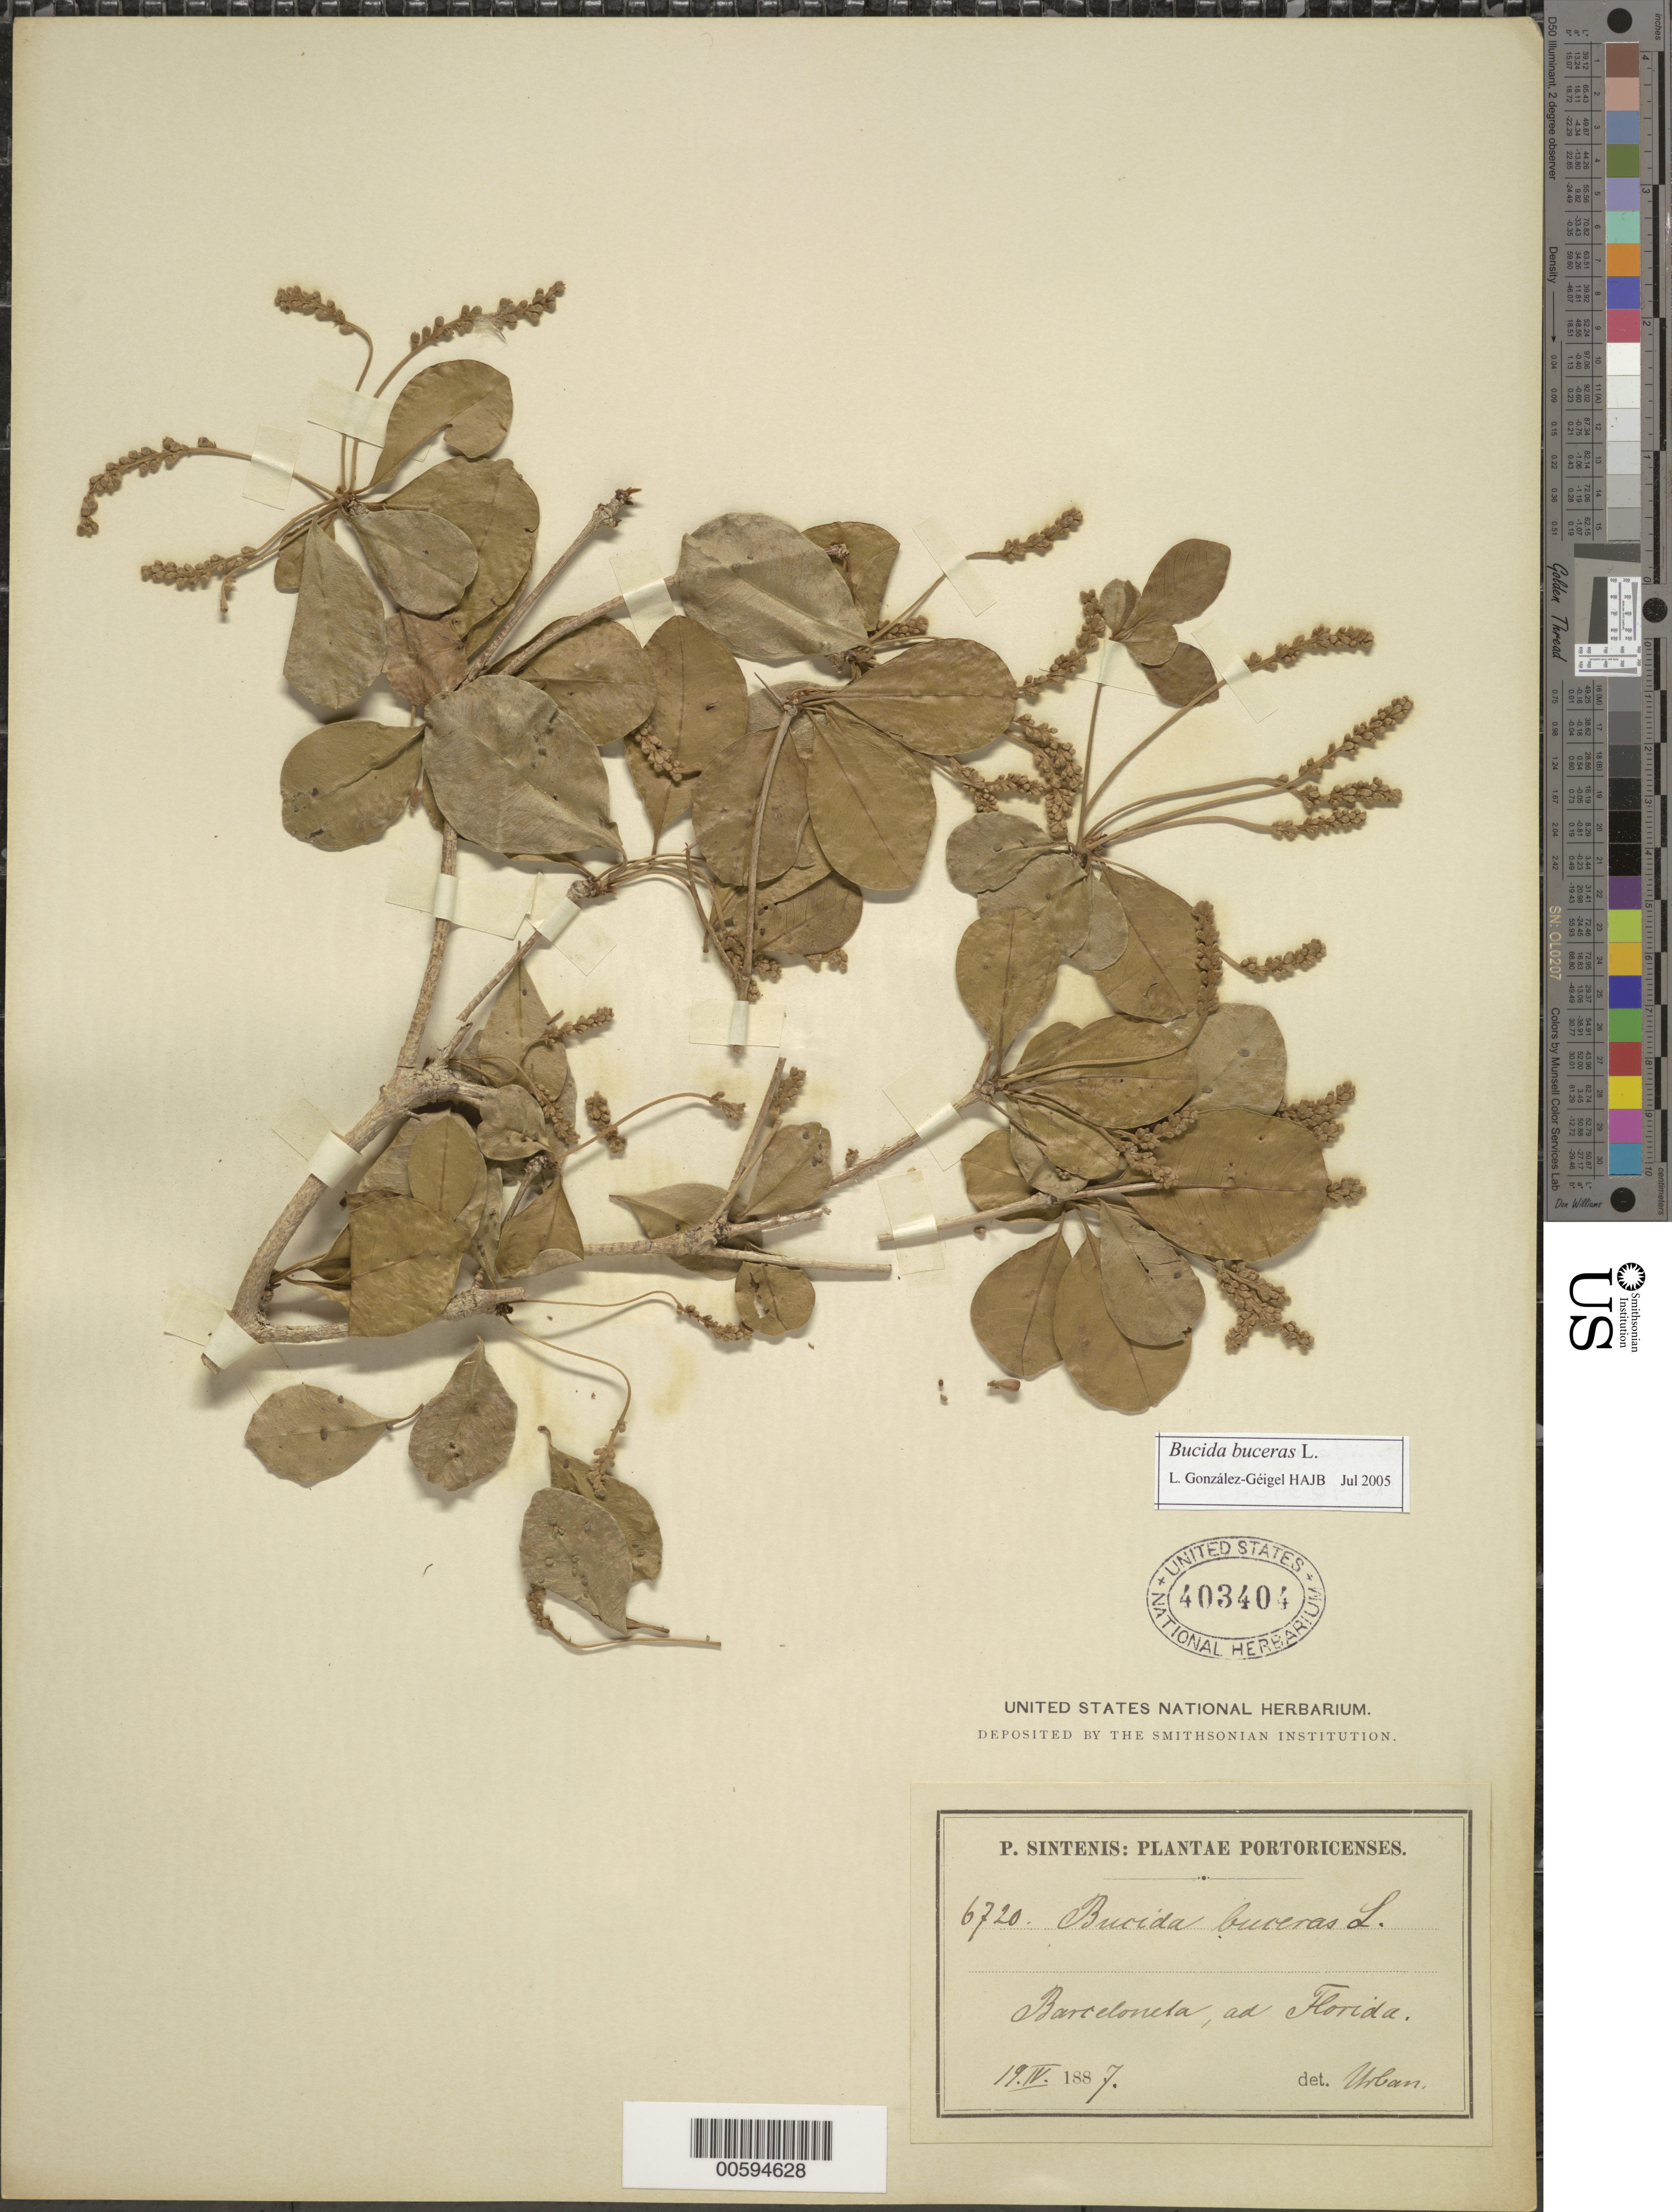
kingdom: Plantae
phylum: Tracheophyta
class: Magnoliopsida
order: Myrtales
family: Combretaceae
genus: Terminalia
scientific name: Terminalia buceras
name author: (L.) C. Wright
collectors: P. Sintenis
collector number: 6720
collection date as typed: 19 Apr 1887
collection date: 1887-04-19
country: Puerto Rico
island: Greater Antilles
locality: Barceloneta, ad Florida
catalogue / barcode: US 403404